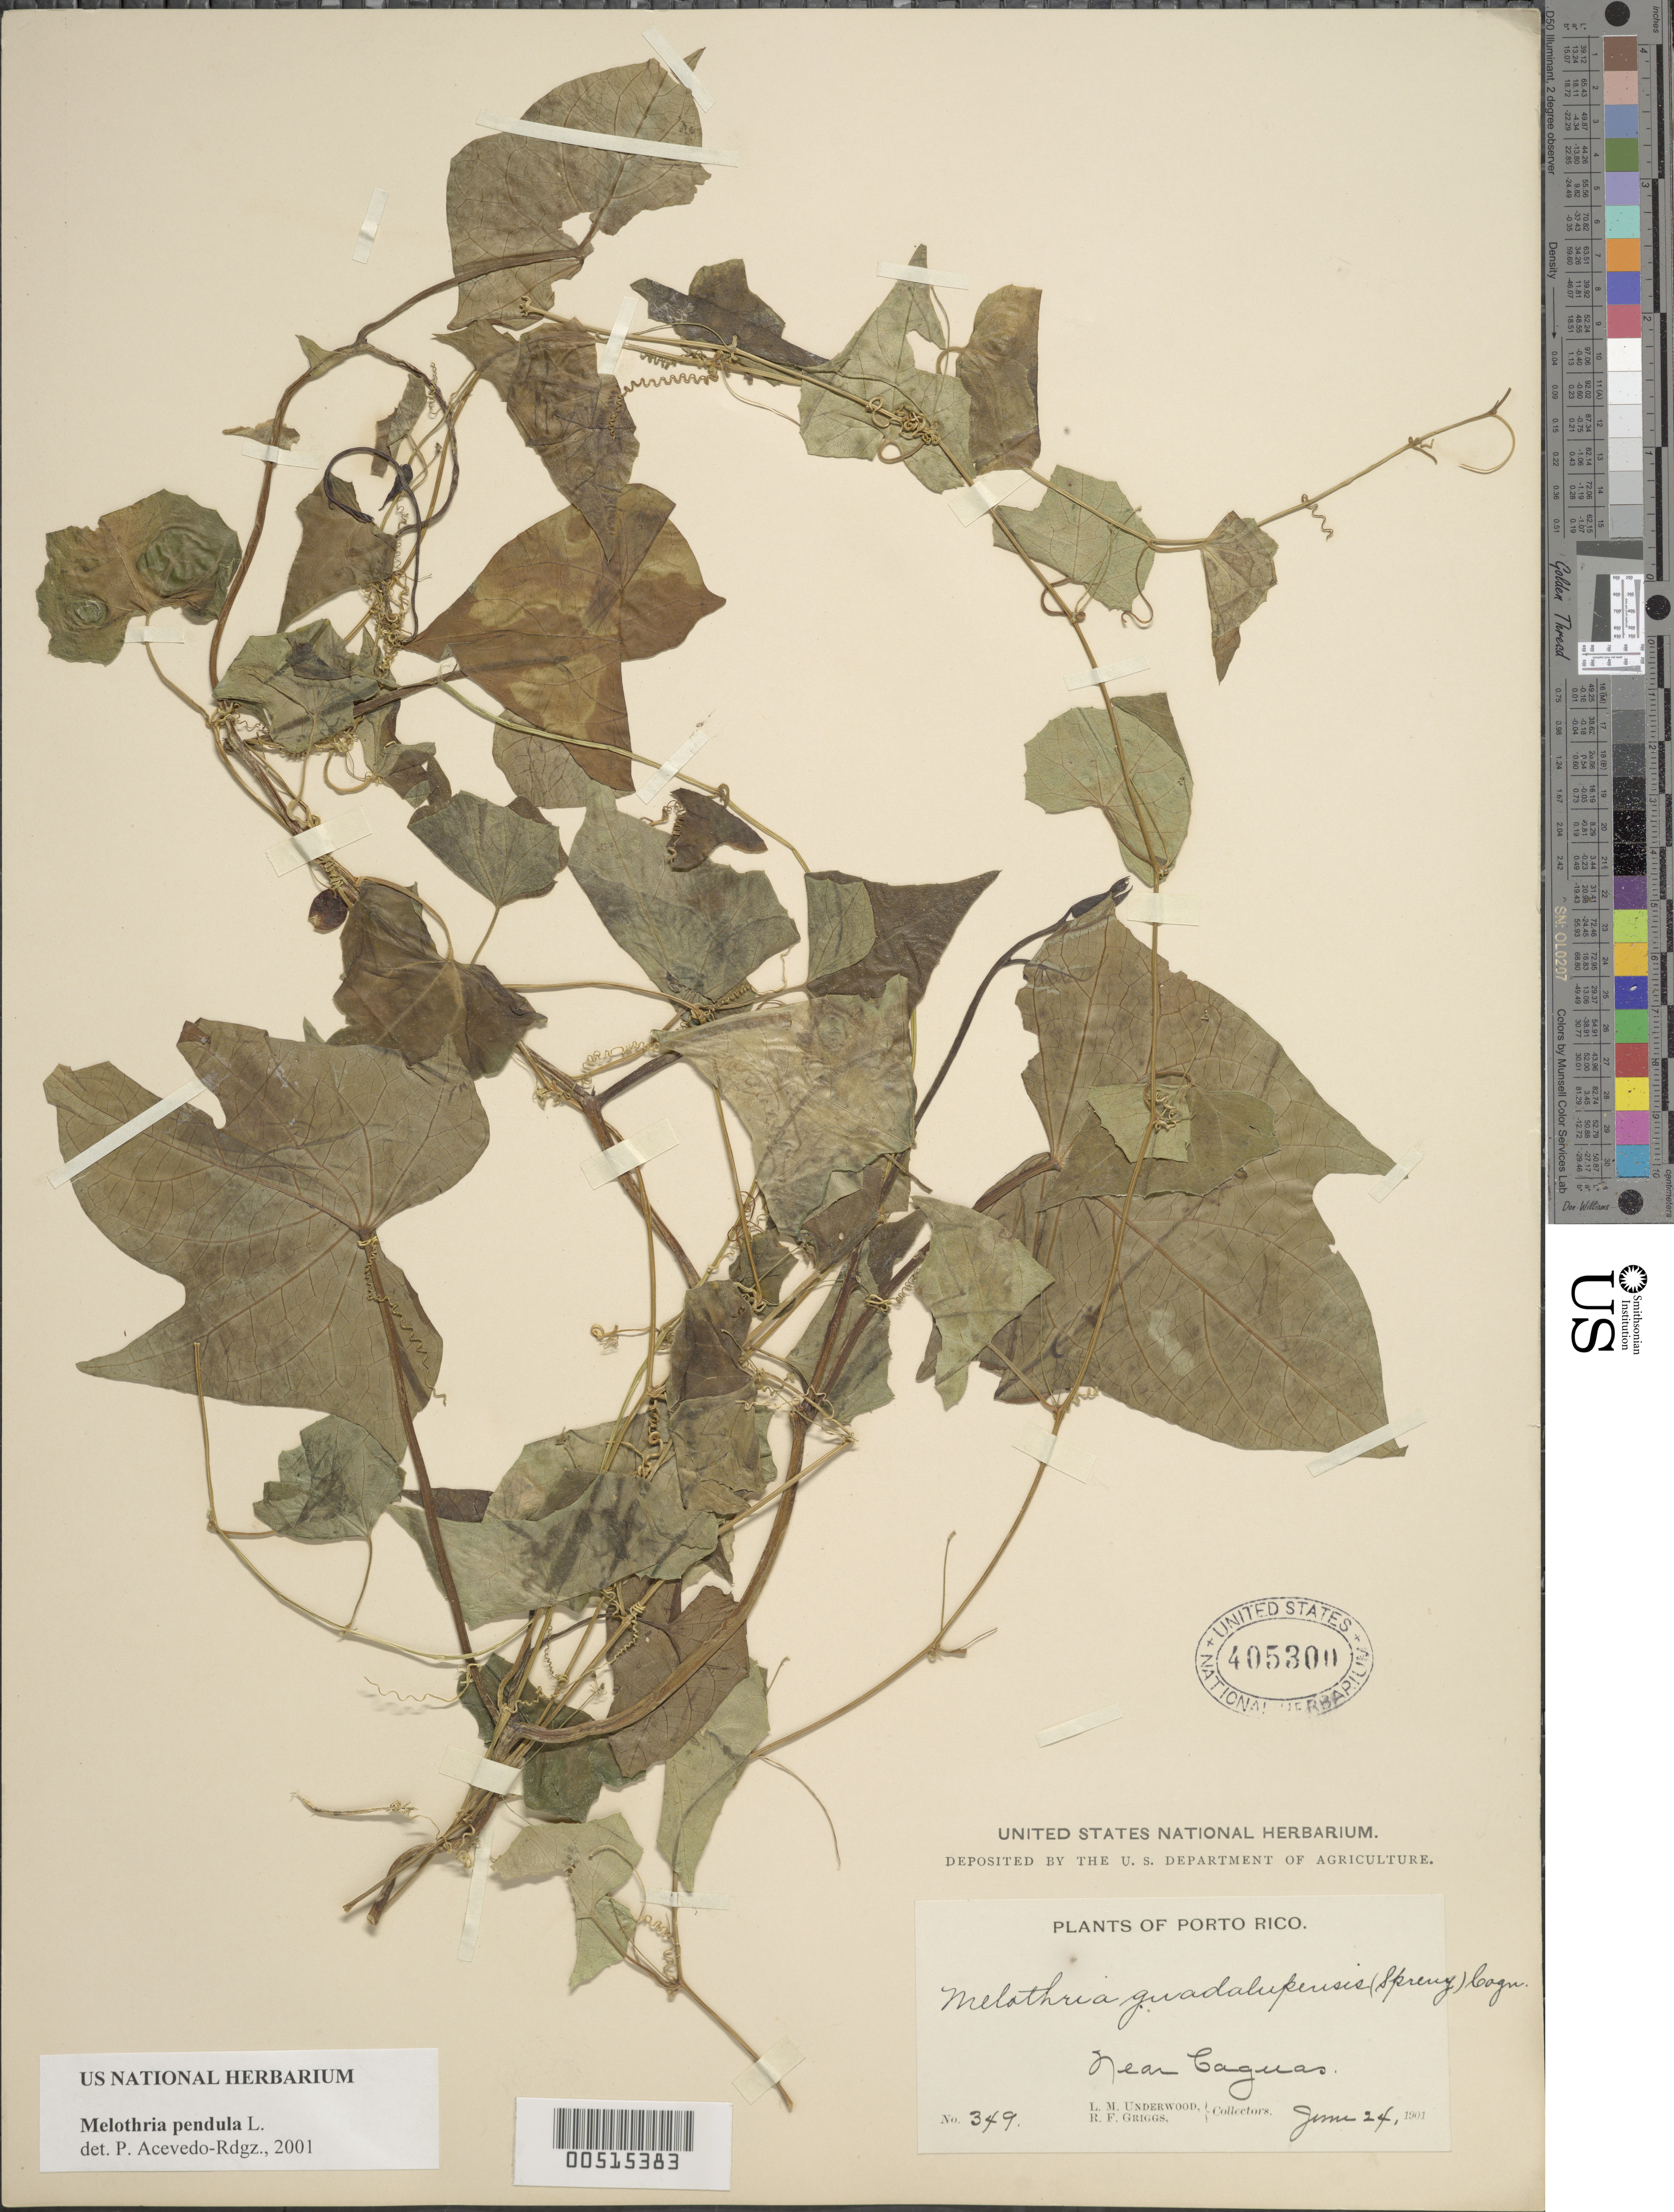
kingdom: Plantae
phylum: Tracheophyta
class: Magnoliopsida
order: Cucurbitales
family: Cucurbitaceae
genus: Melothria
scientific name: Melothria guadalupensis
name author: (Spreng.) Cogn.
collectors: L. M. Underwood & R. F. Griggs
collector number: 349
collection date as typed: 24 Jun 1901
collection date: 1901-06-24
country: Puerto Rico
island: Greater Antilles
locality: near Caguas.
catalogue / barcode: US 405309